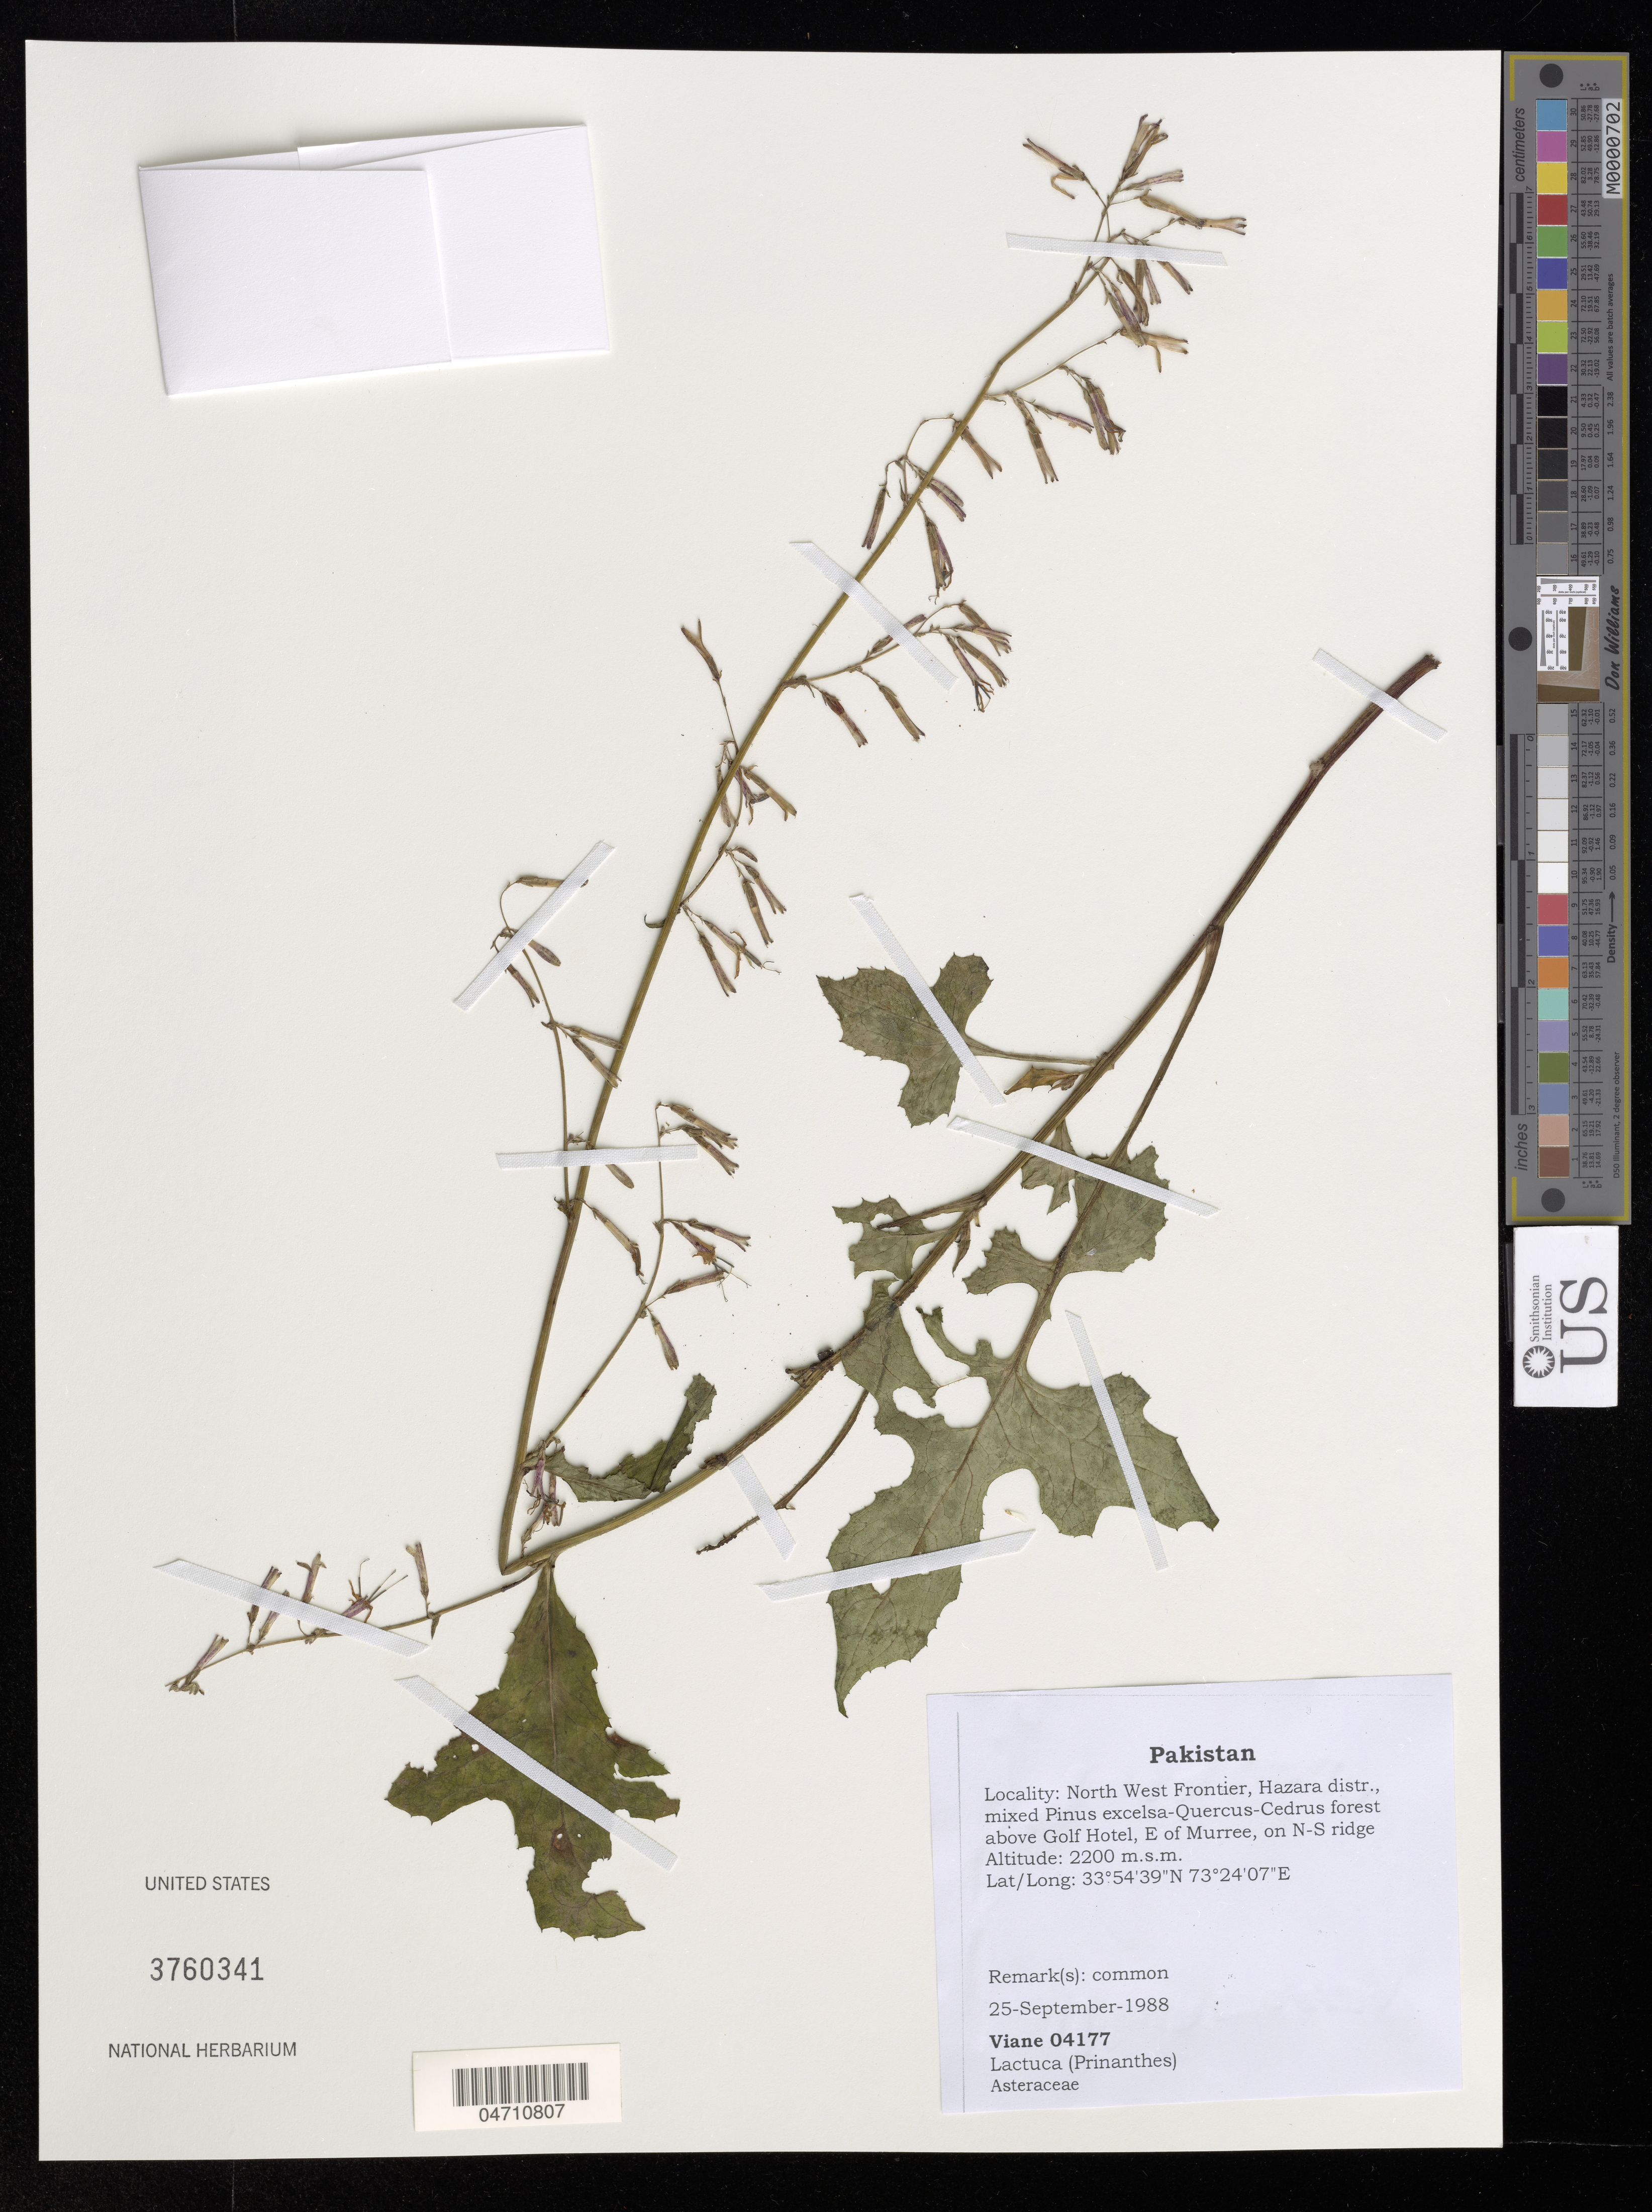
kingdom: Plantae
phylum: Tracheophyta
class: Magnoliopsida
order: Asterales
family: Asteraceae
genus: Lactuca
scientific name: Lactuca sp.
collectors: Viane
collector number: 04177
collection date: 1988-09-25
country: Pakistan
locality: North West Frontier, Hazara distr. Above Golf Hotel, E of Murree, on N-S ridge.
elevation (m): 2200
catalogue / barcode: US 3760341